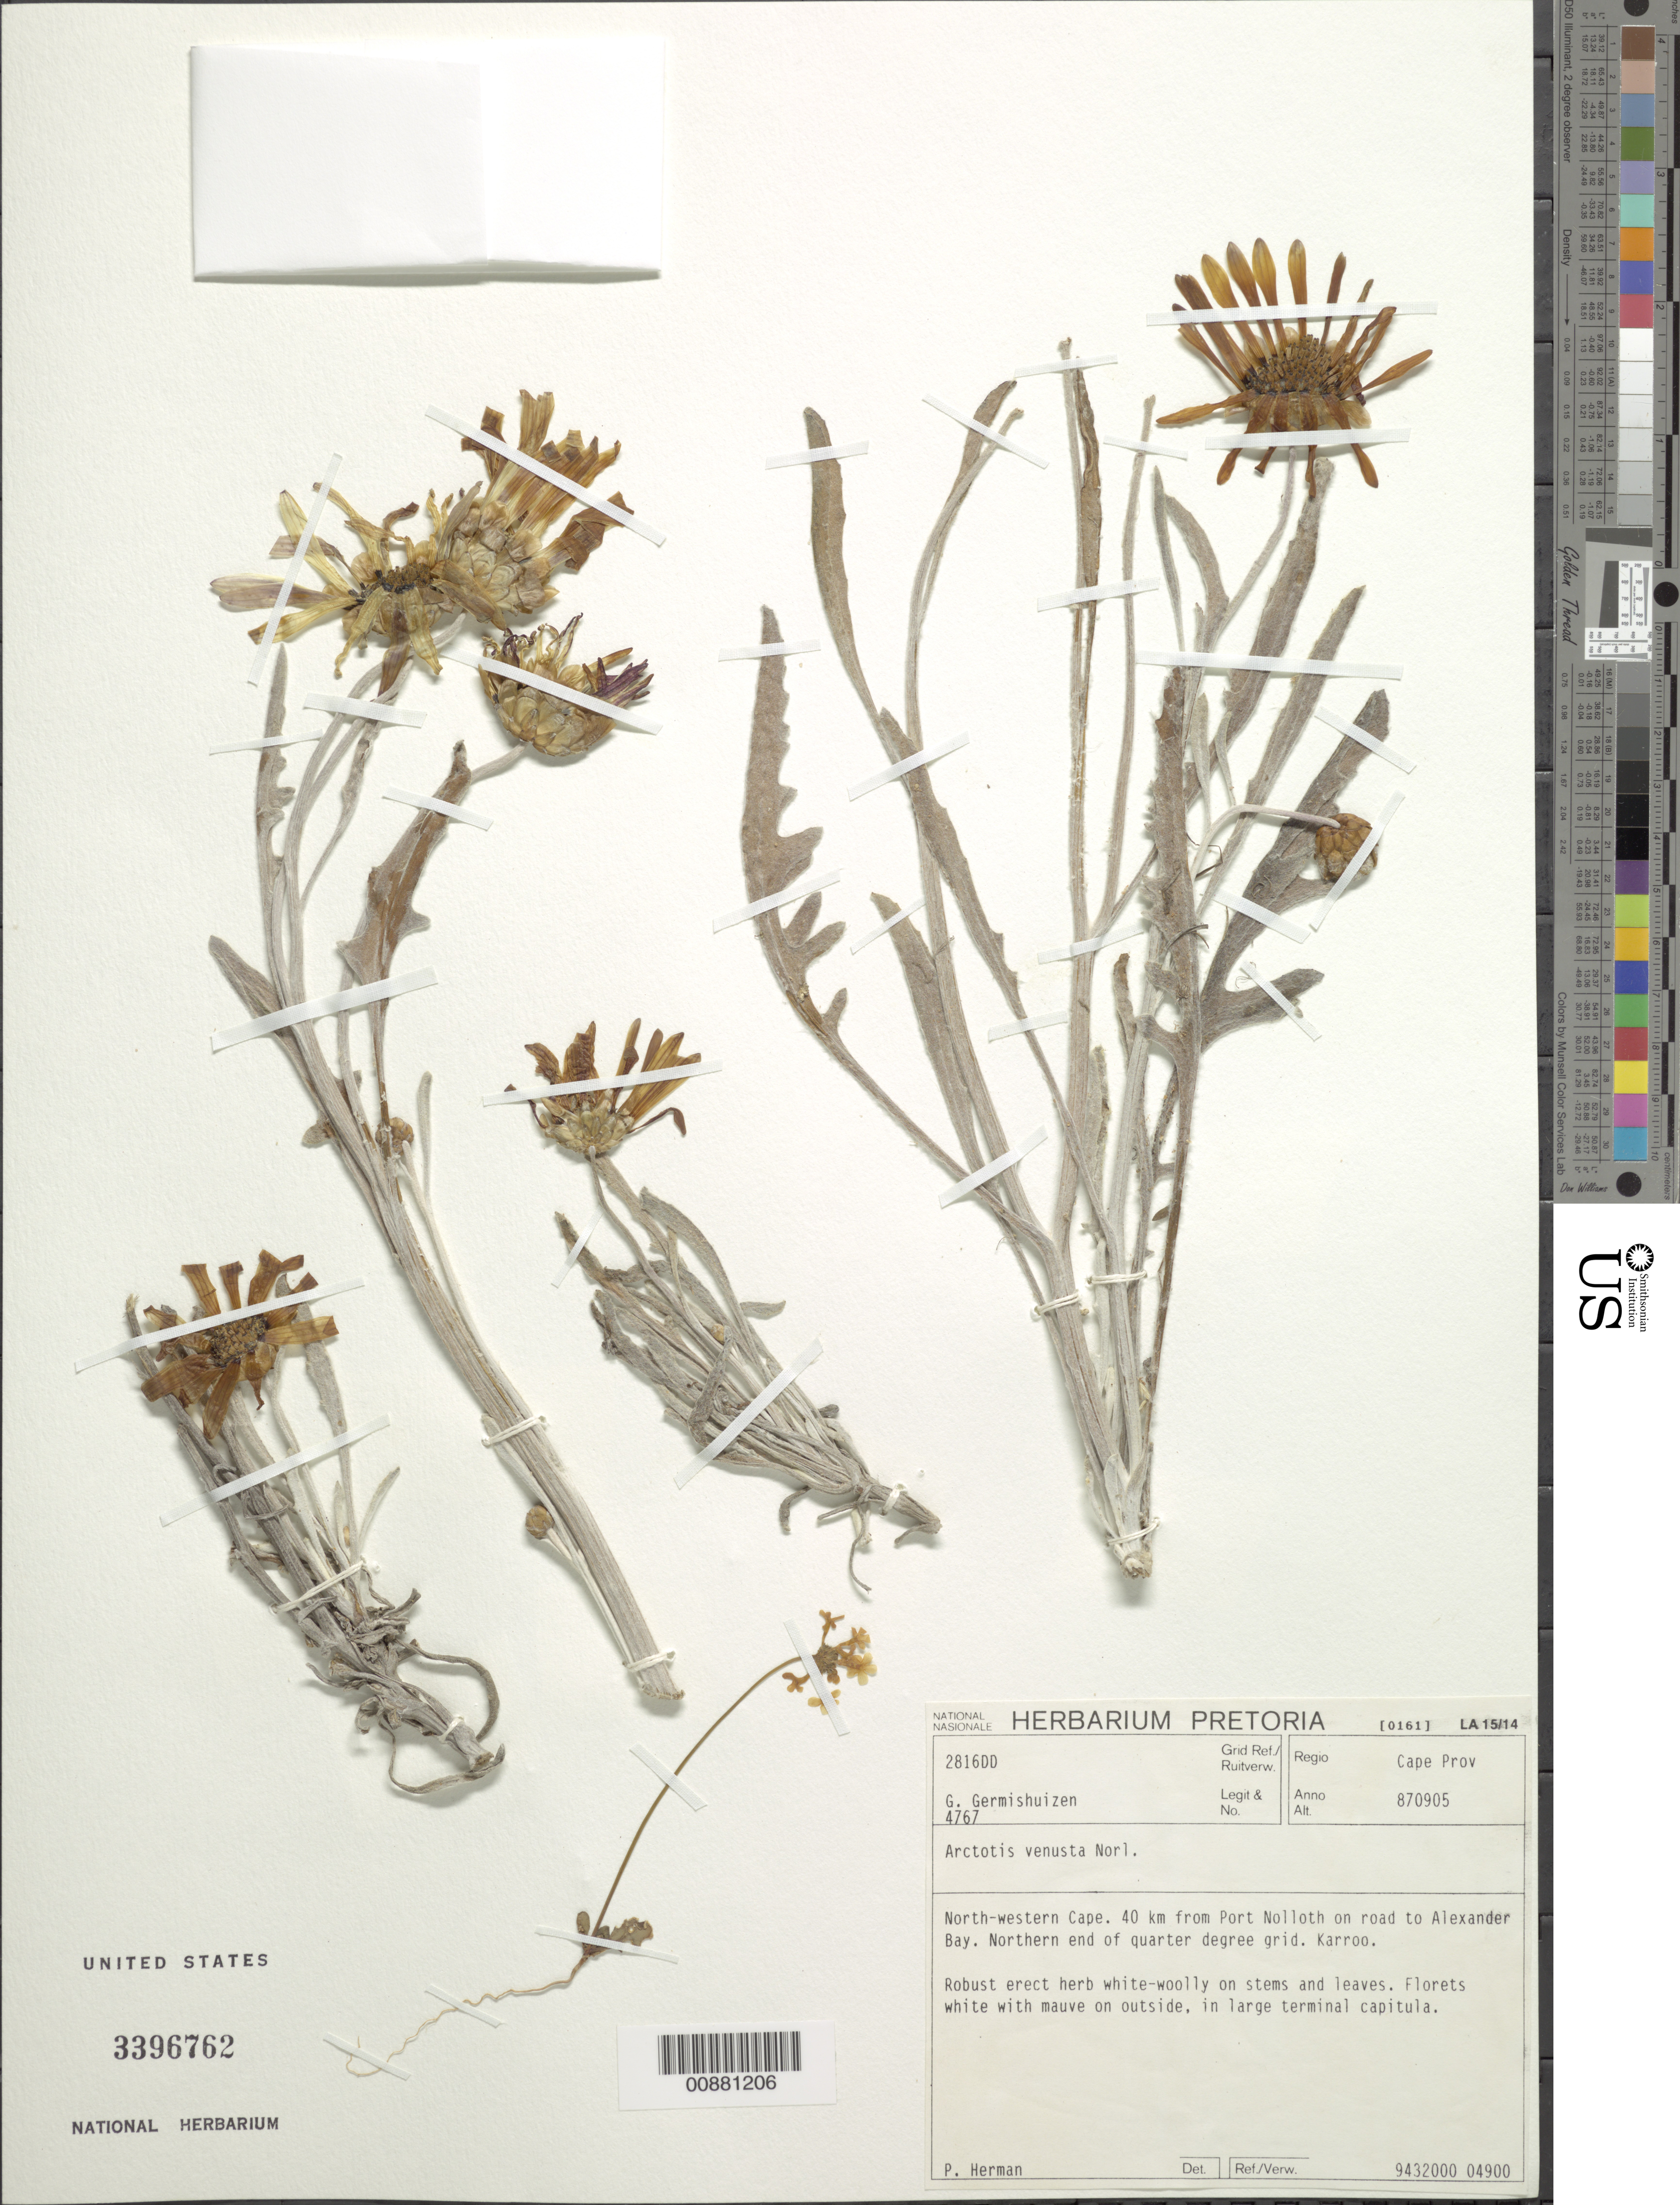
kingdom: Plantae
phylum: Tracheophyta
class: Magnoliopsida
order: Asterales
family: Asteraceae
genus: Arctotis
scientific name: Arctotis venusta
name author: Norl.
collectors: G. Germishuizen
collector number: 4767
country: South Africa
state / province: Northern Cape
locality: North-western Cape, 40 km from Port Nolloth on road to Alexander Bay; northen end of quarter degree grid; Karroo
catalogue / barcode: US 3396762